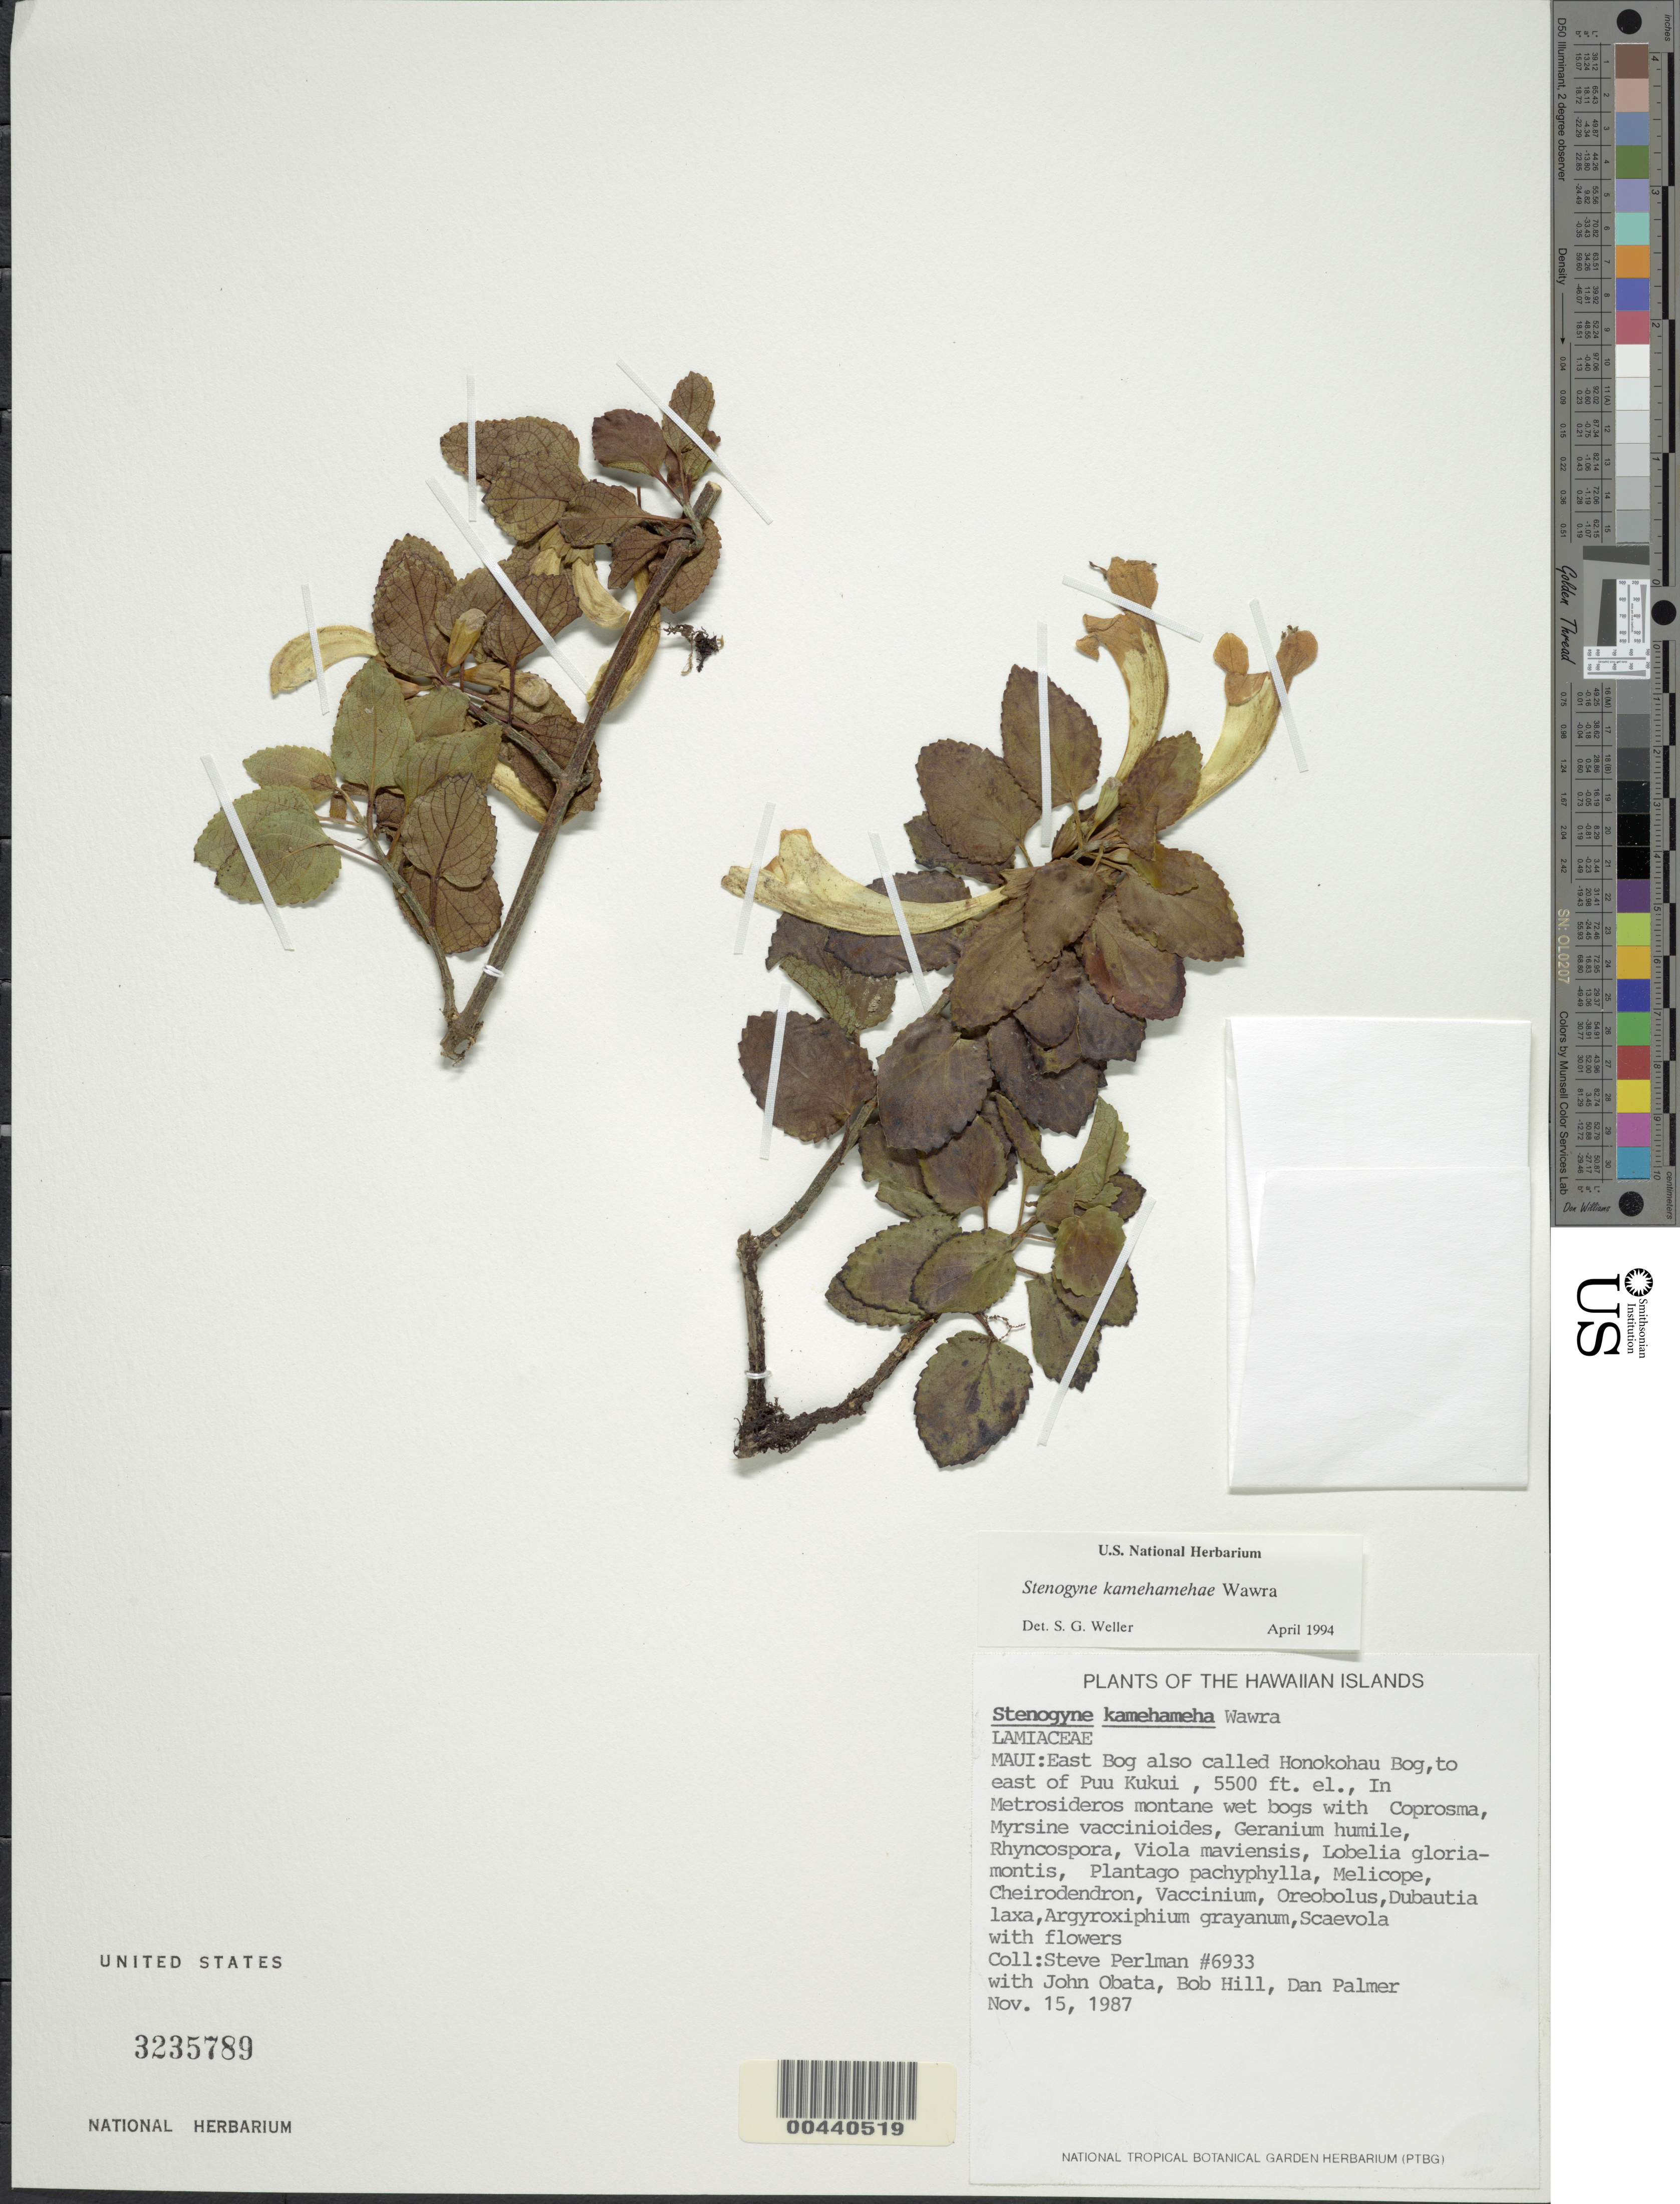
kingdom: Plantae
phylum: Tracheophyta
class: Magnoliopsida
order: Lamiales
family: Lamiaceae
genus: Stenogyne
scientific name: Stenogyne kamehamehae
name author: Wawra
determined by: Weller, Stephen G., (UNITED STATES)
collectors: S. P. Perlman, J. Obata, B. Hill & D. Palmer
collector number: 6933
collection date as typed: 15 Nov 1987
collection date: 1987-11-15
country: United States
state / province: Hawaii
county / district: Maui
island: Maui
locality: East Bog also called Honokohau Bog, to east of Puu Kukui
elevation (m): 1676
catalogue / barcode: US 3235789